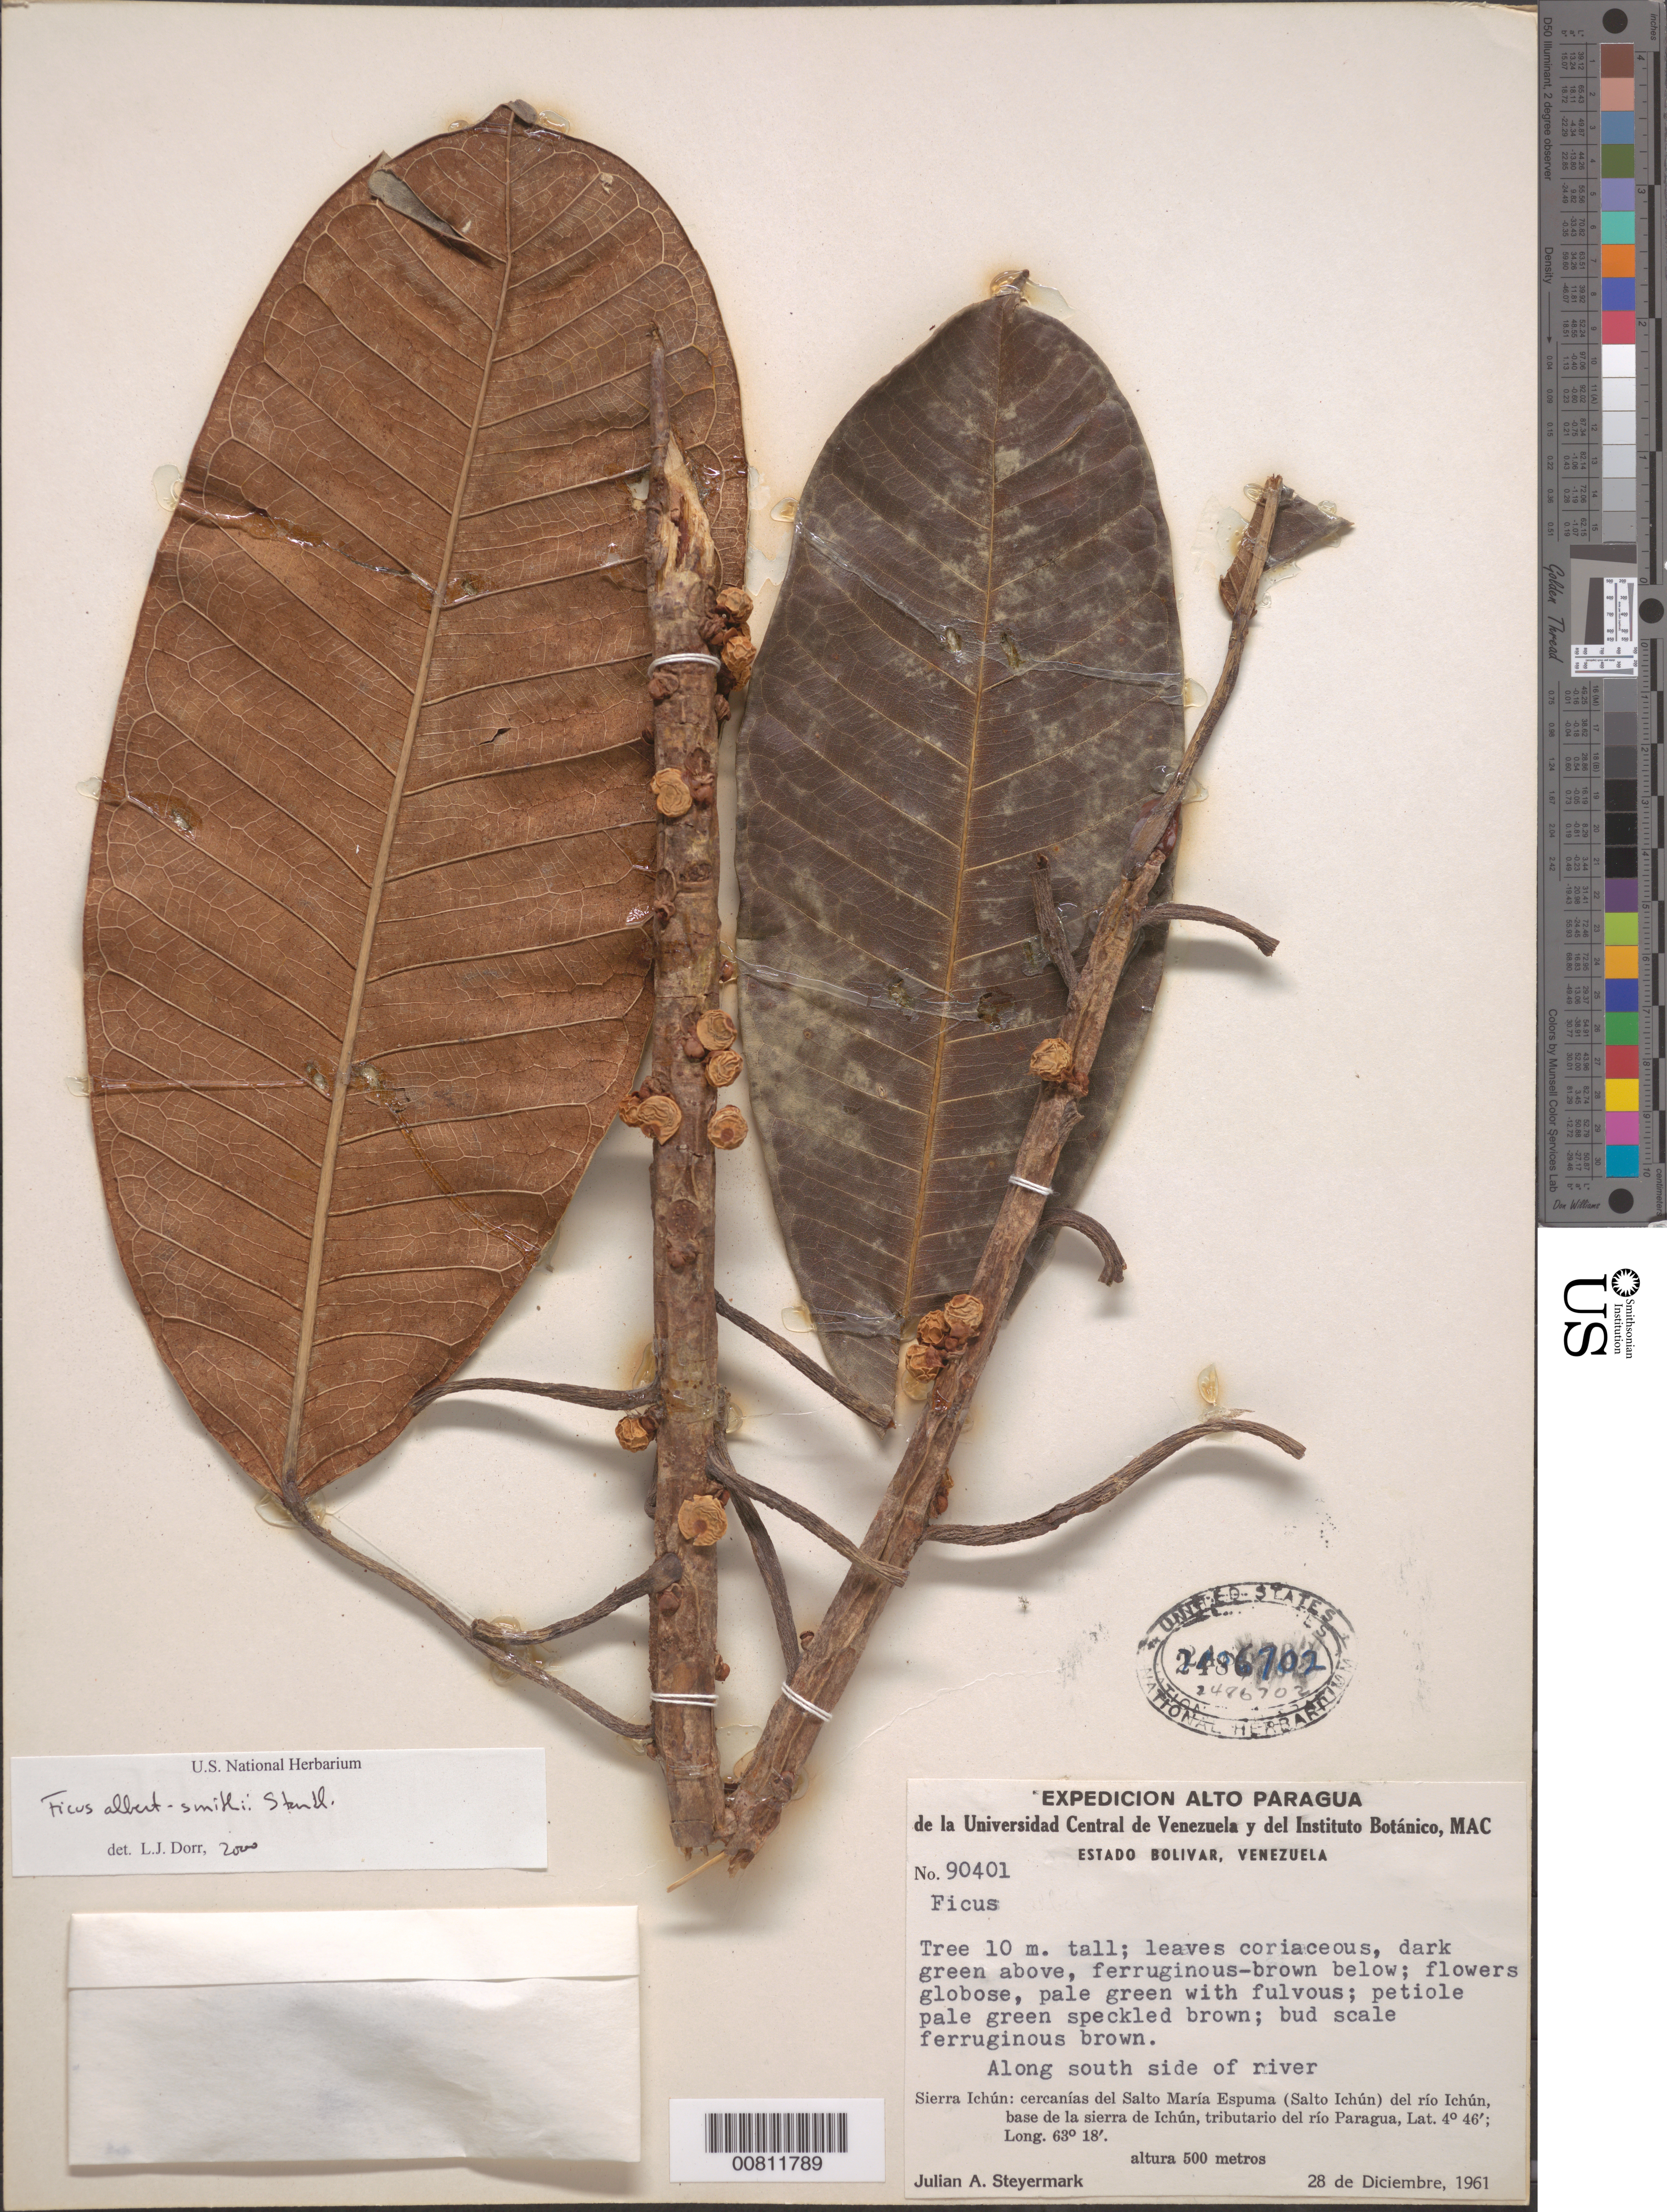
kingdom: Plantae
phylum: Tracheophyta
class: Magnoliopsida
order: Rosales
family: Moraceae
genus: Ficus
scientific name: Ficus albert-smithii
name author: Standl. in A.C. Sm.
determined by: Dorr, L. J., (BOT), Smithsonian Institution - National Museum of Natural History (UNITED STATES)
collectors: J. Steyermark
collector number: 90401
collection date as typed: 28-Dec-61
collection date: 1961-12-28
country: Venezuela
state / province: Bolívar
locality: Sierra Ichún: Salto María Espuma (Salto Ichún) del Río Ichún (tributary of río Paragua)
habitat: Along S side of river; base de la sierra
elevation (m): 500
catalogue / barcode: US 2486702